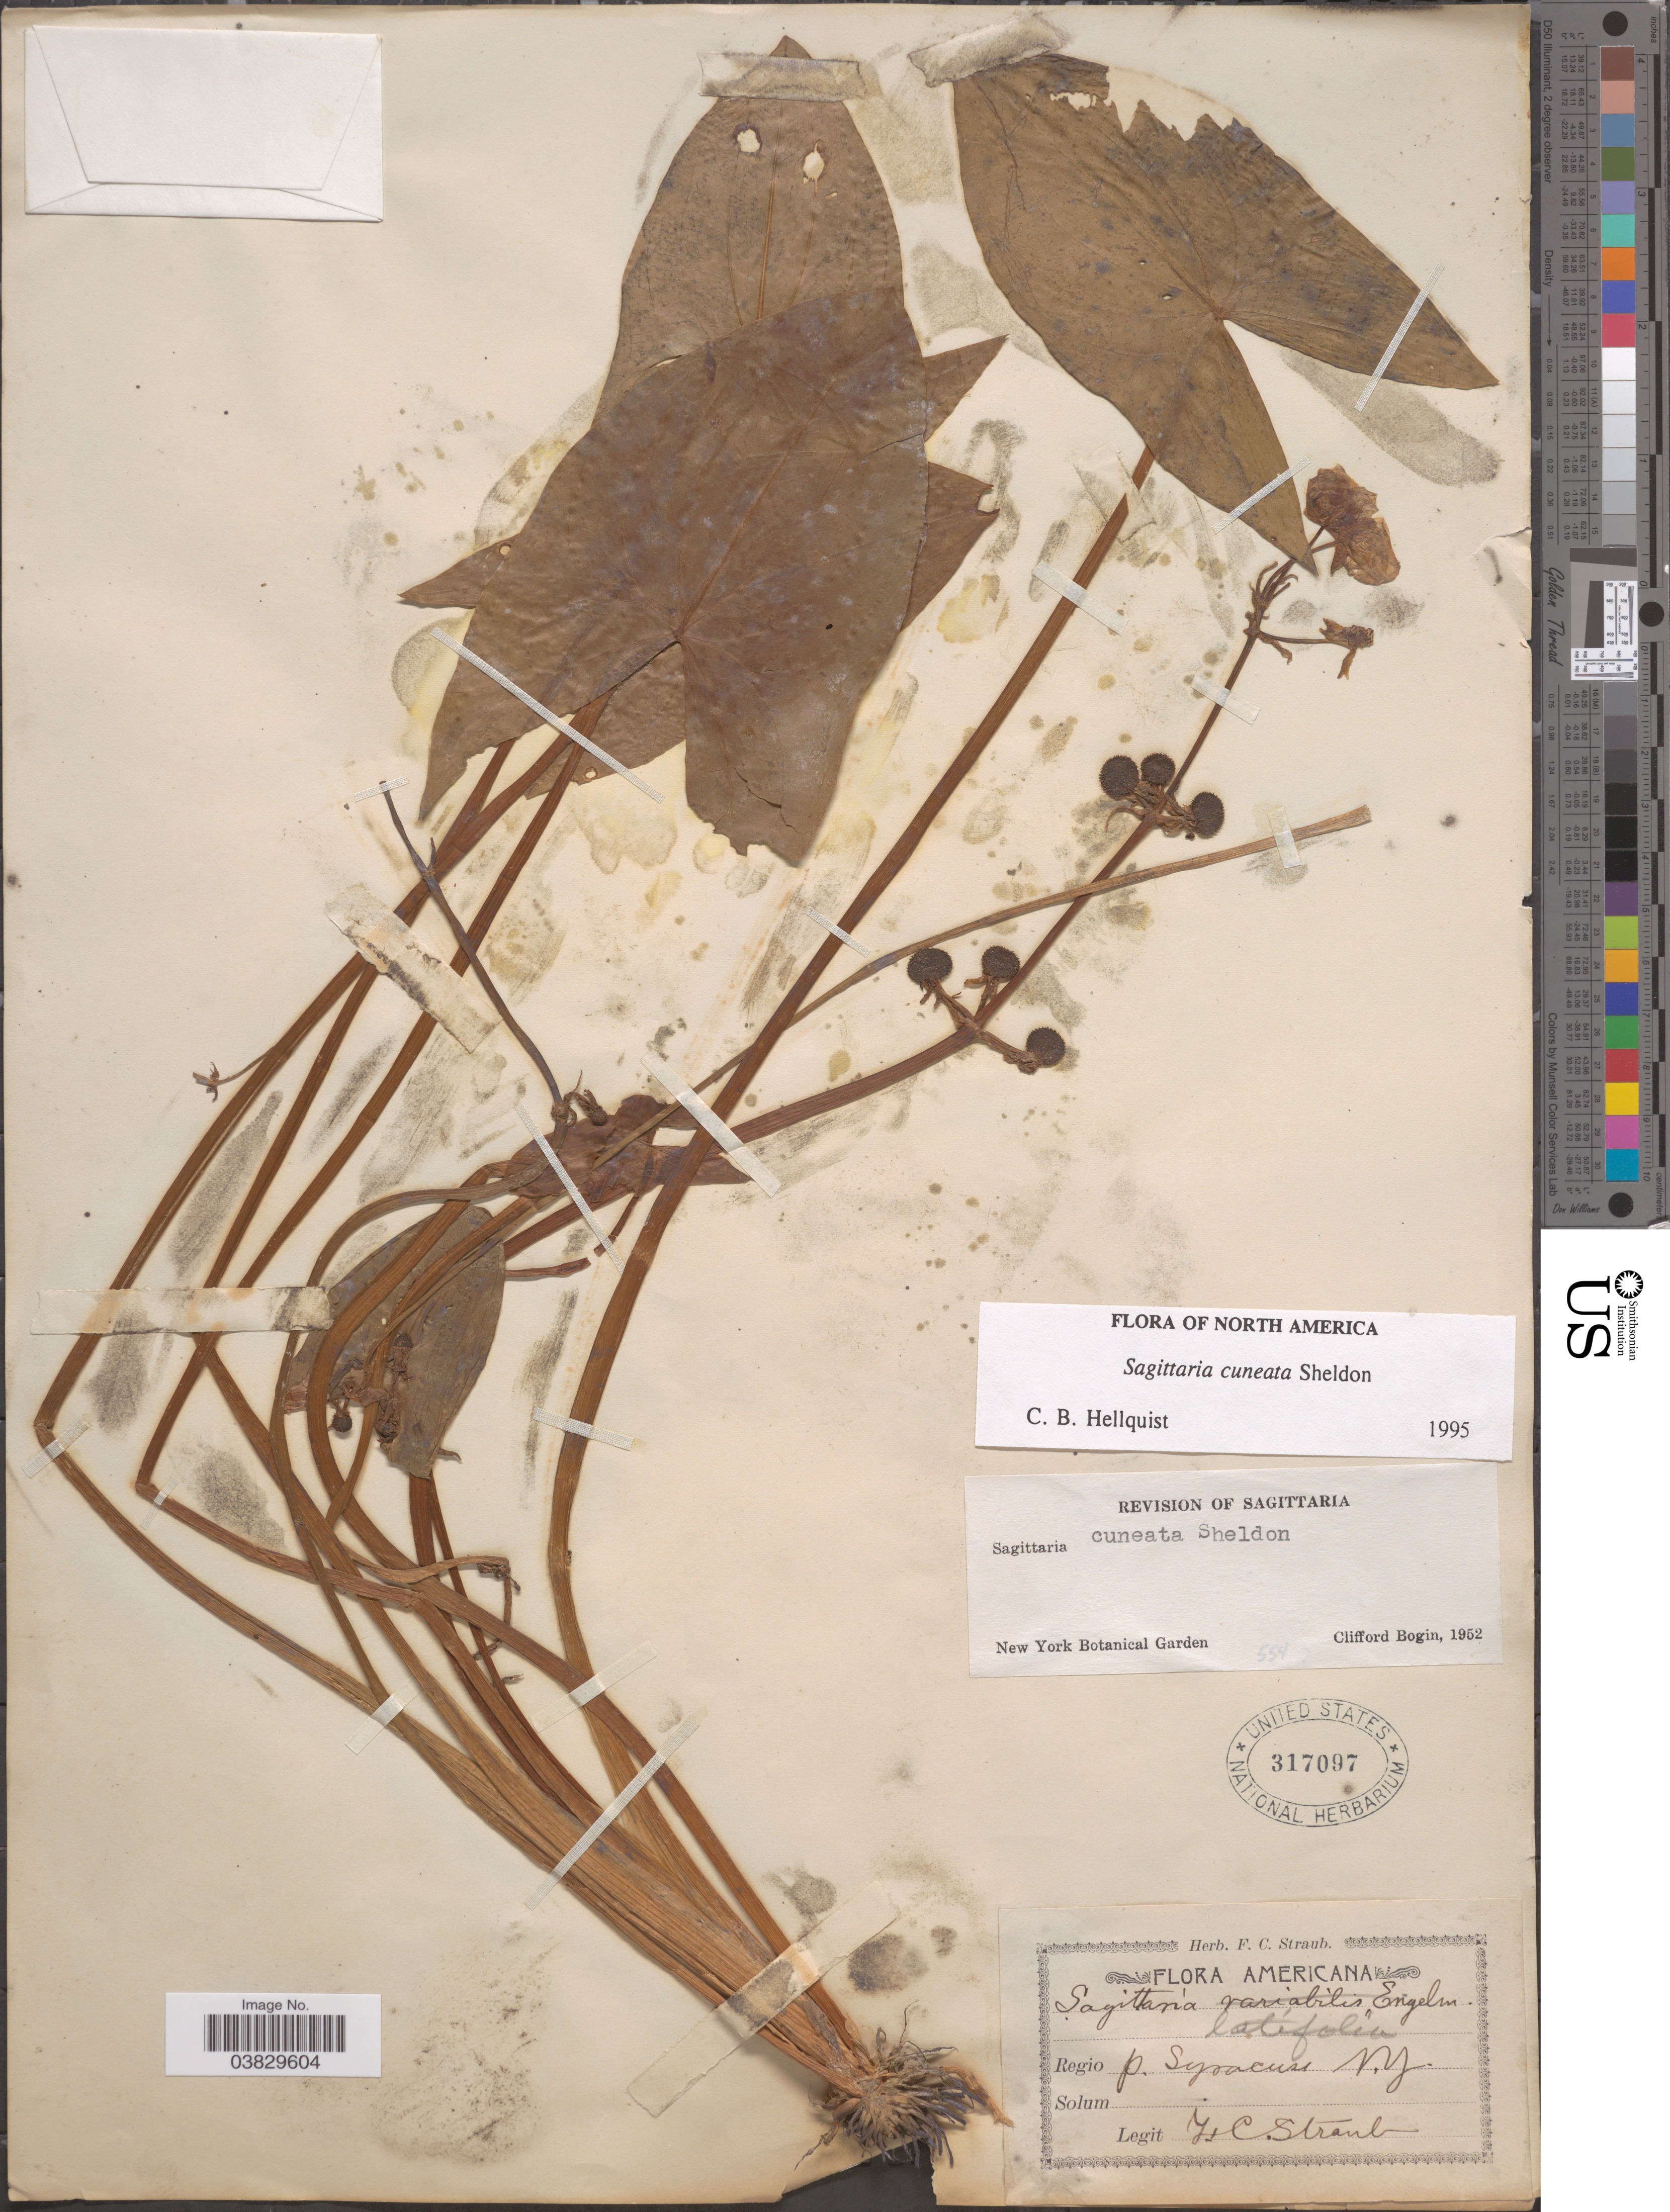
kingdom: Plantae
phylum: Tracheophyta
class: Liliopsida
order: Alismatales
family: Alismataceae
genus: Sagittaria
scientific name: Sagittaria cuneata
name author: E. Sheld.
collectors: J. Straub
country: United States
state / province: New York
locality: Regio P. Syracuse.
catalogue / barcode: US 317097